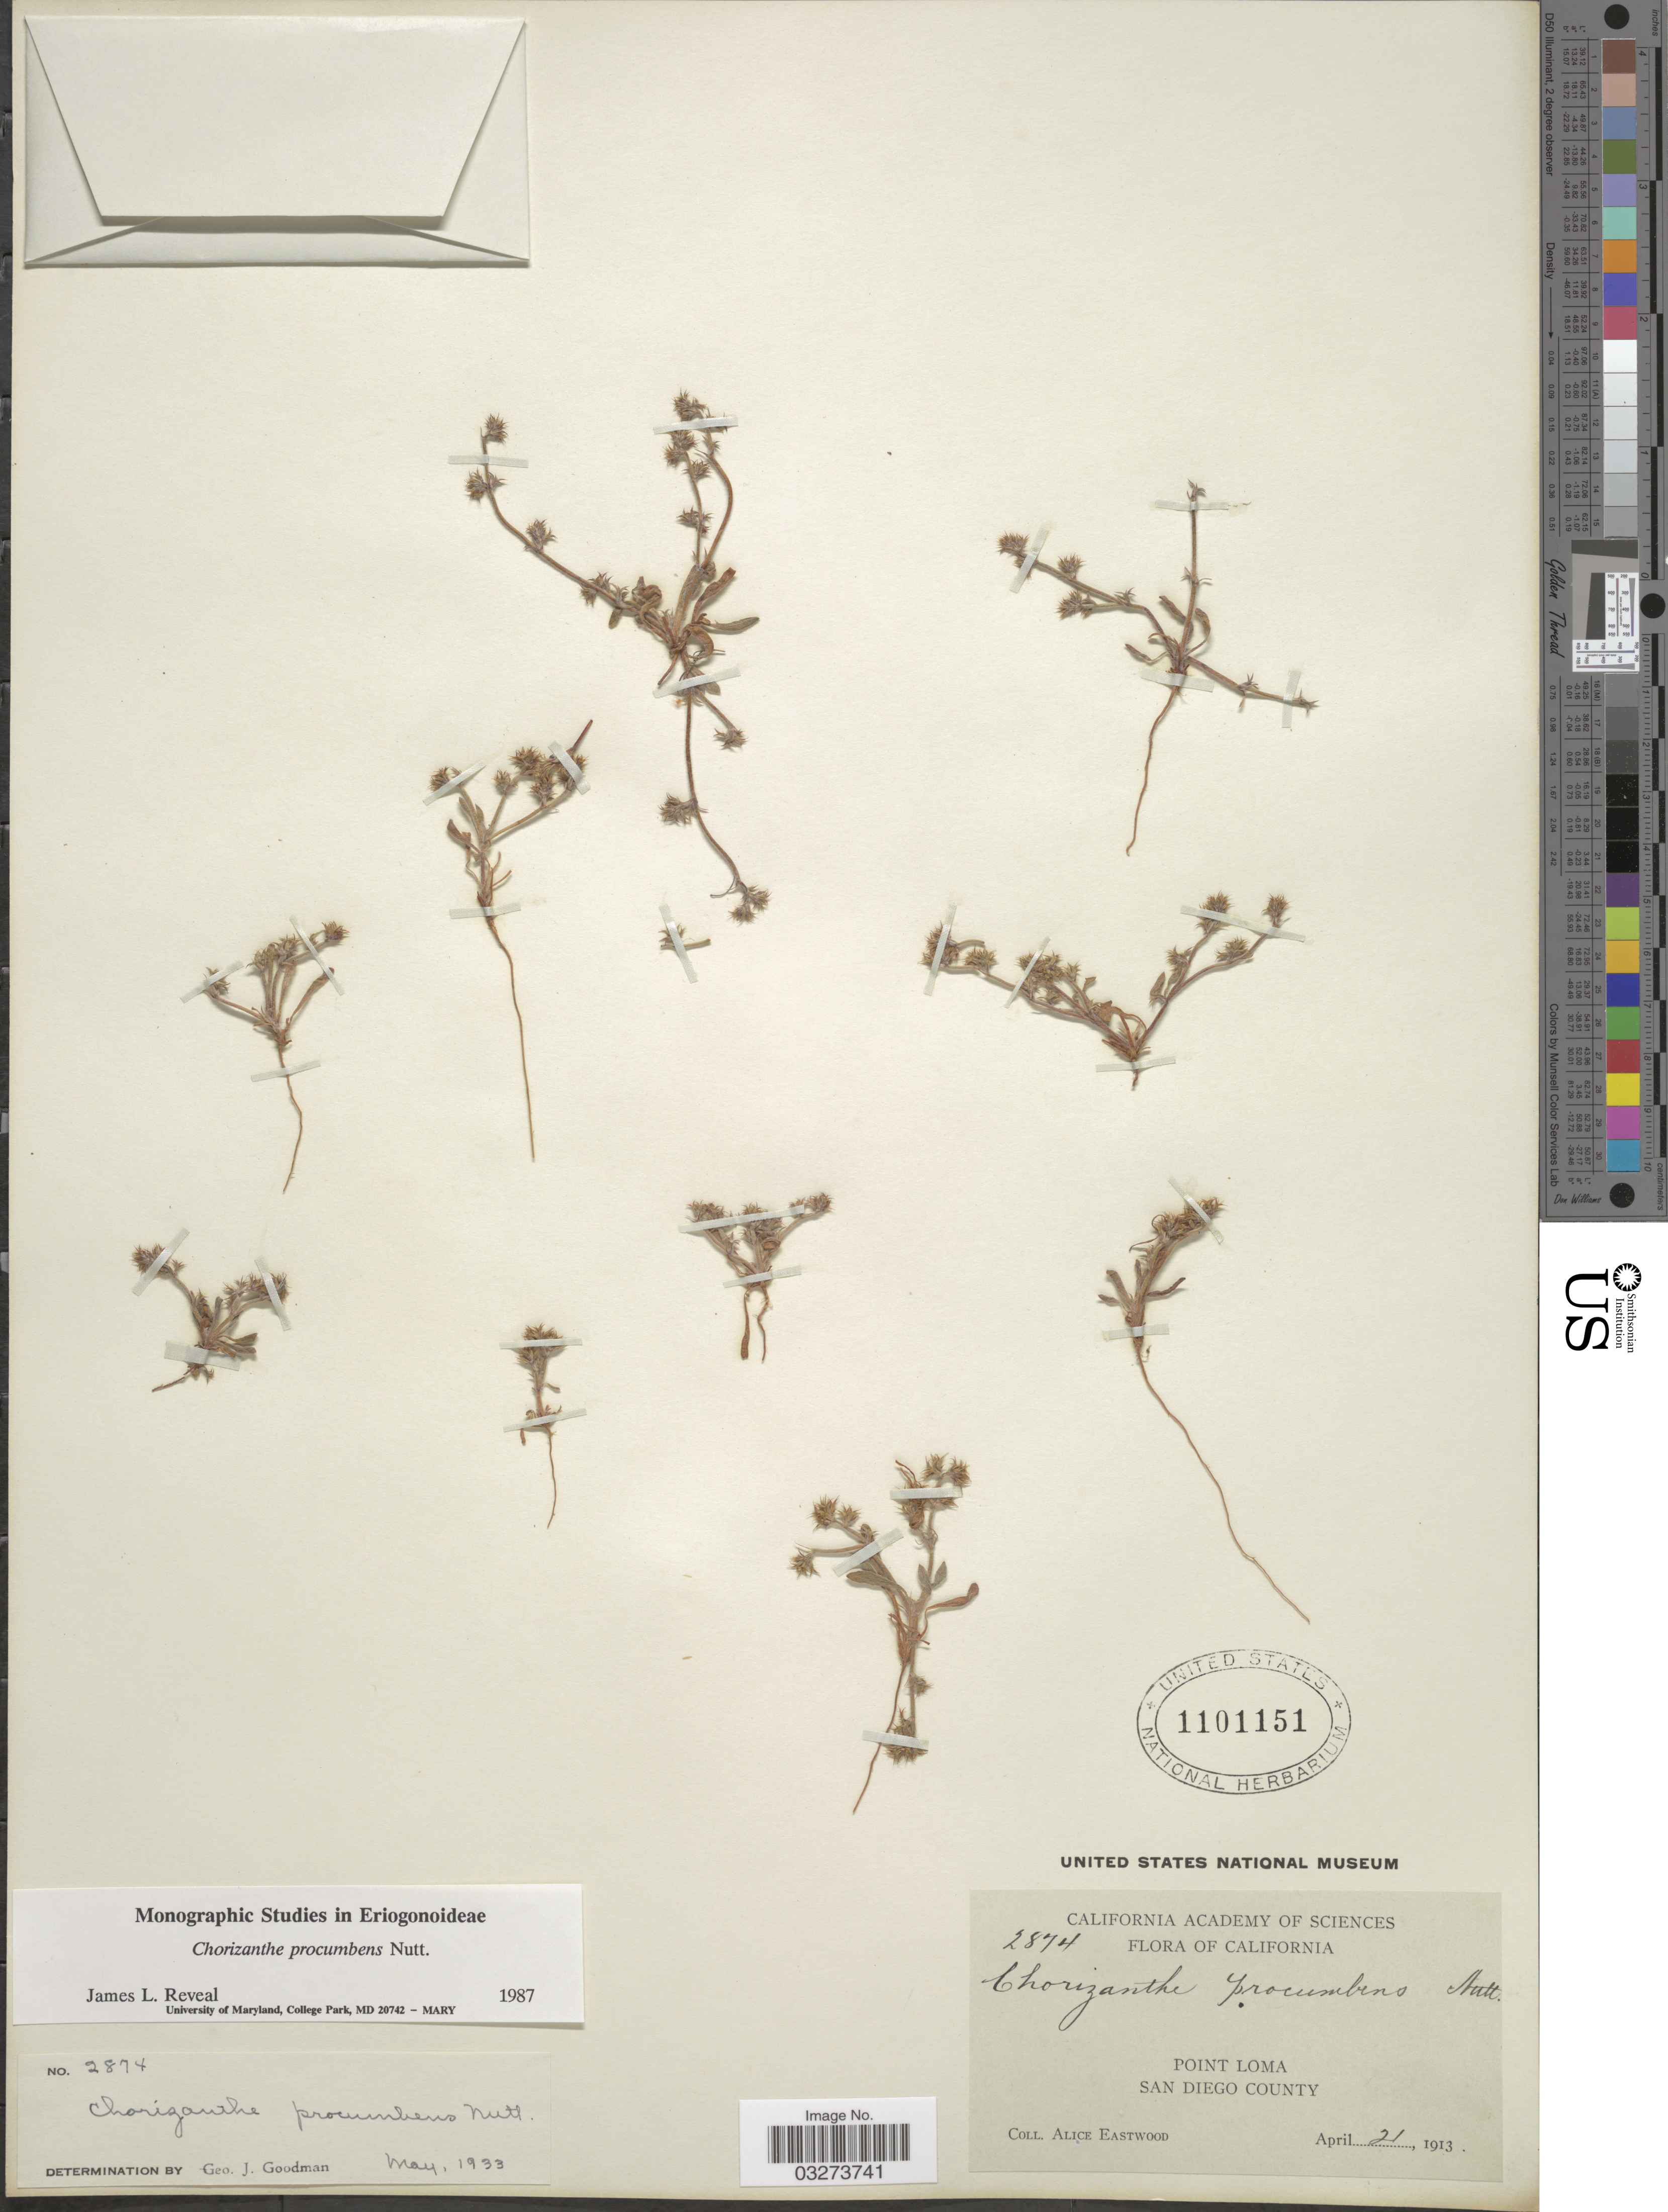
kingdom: Plantae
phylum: Tracheophyta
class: Magnoliopsida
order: Caryophyllales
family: Polygonaceae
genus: Chorizanthe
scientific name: Chorizanthe procumbens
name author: Nutt.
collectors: A. Eastwood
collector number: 2874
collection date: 1913-04-21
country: United States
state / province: California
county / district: San Diego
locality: Point Loma, San Diego County.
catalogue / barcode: US 1101151